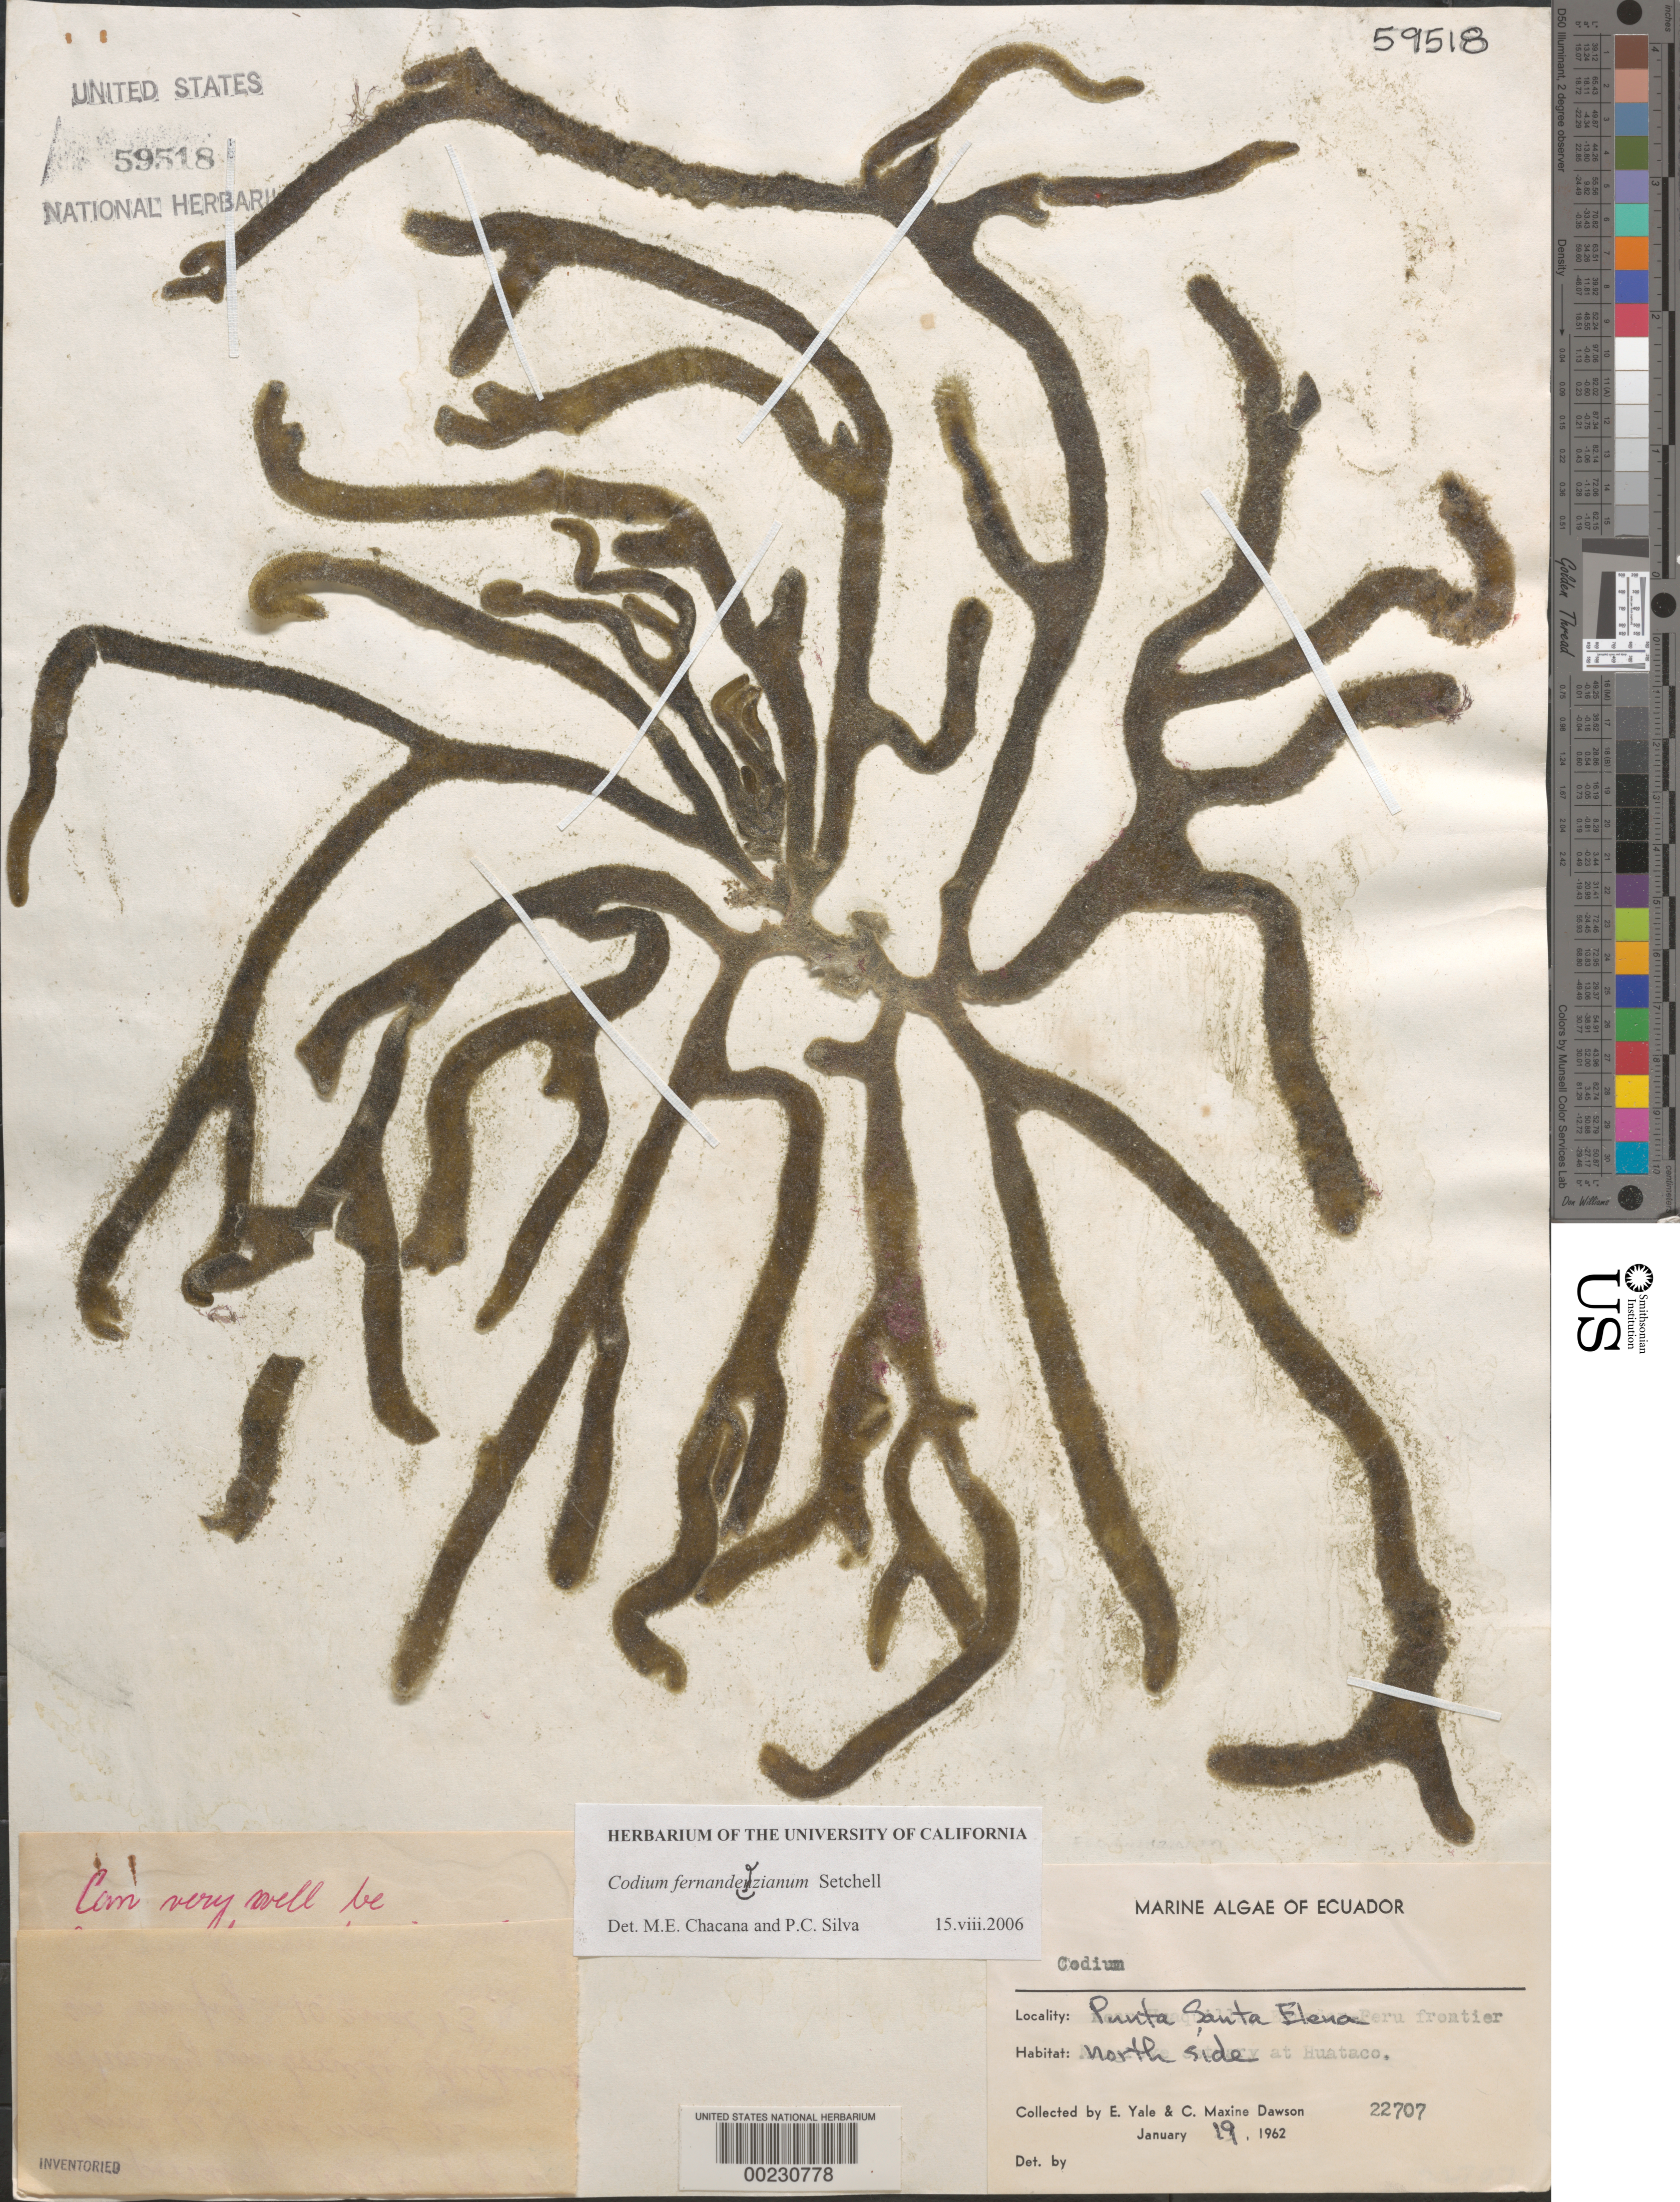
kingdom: Plantae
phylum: Chlorophyta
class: Ulvophyceae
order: Bryopsidales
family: Codiaceae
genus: Codium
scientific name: Codium fernandezianum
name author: Setch.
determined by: Chacana, M. E.; Silva, P. C.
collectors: E. Y. Dawson & C. M. Dawson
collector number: EYD 22707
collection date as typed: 19 Jan 1962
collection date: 1962-01-19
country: Ecuador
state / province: Guayas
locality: Punta Santa Elena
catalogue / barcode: US 59518